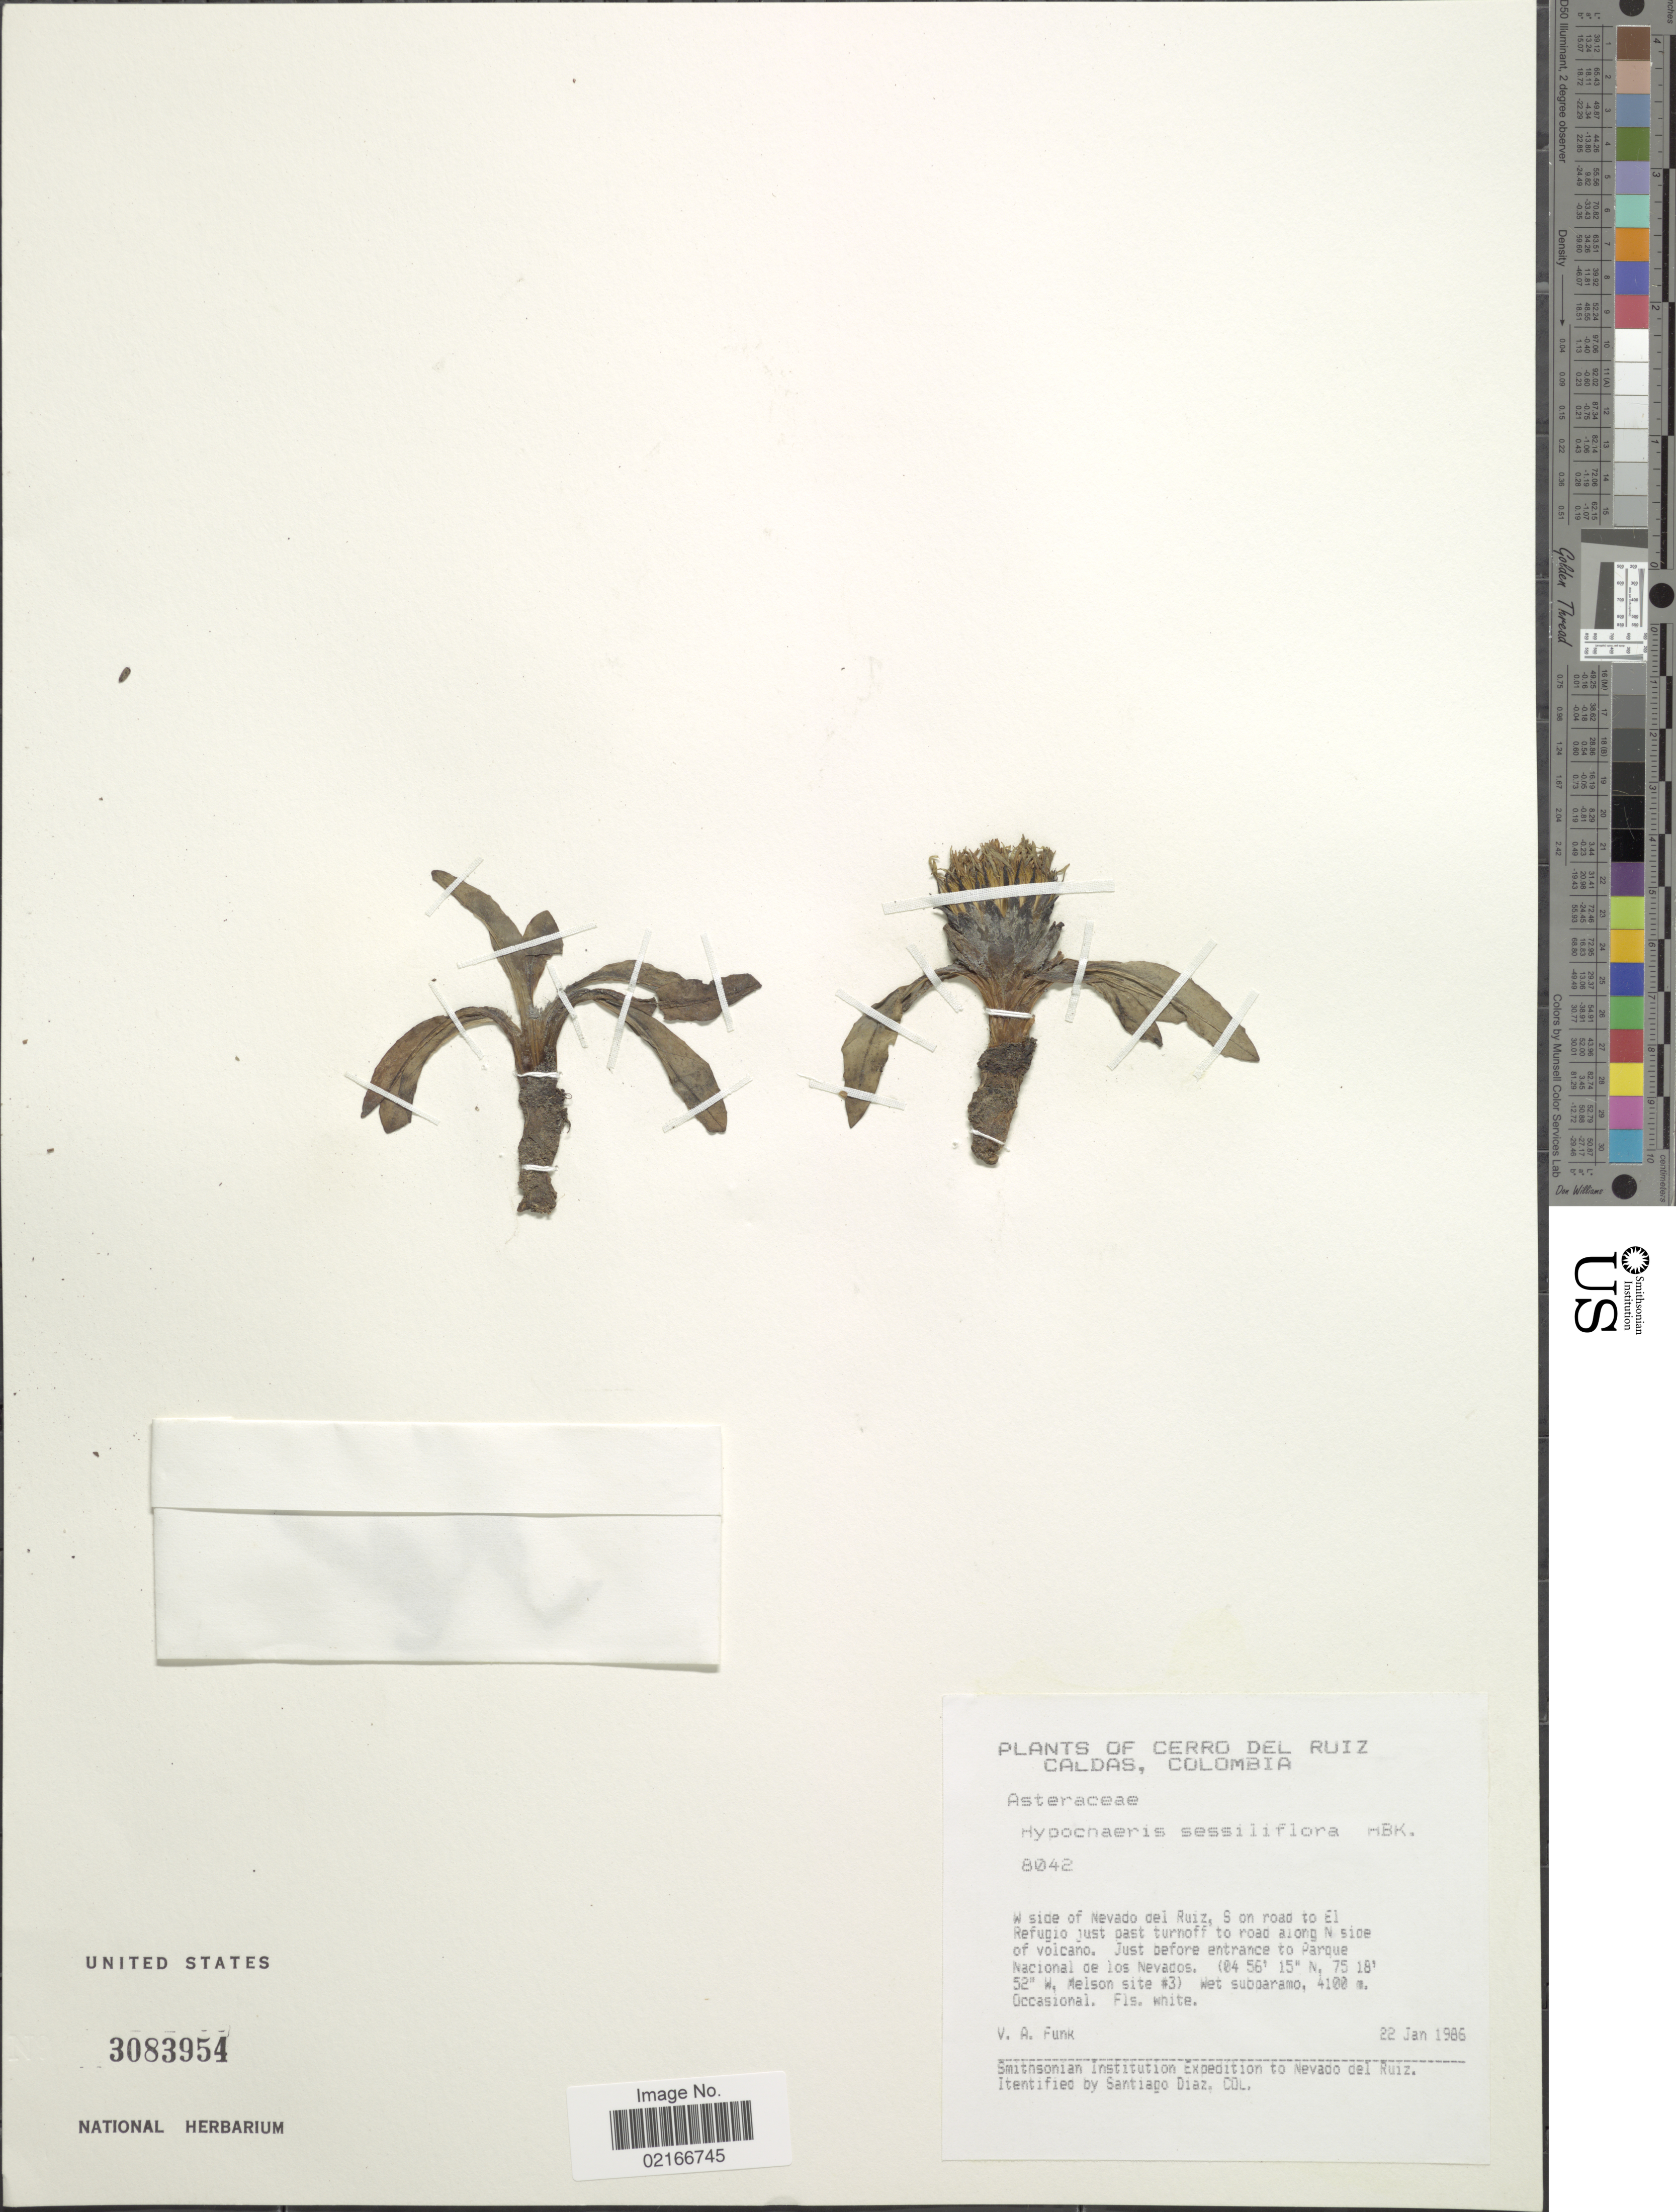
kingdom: Plantae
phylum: Tracheophyta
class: Magnoliopsida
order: Asterales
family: Asteraceae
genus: Hypochaeris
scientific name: Hypochaeris sessiflora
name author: Kunth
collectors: V. Funk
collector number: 8042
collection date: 1986-01-22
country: Colombia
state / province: Caldas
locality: Cerro del Ruiz. W side of Nevado del Ruiz, S on road to El Refugio just past turnoff to road along N side of volcano. Just before entrance to Parque Nacional de los Nevados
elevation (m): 4100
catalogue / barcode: US 3083954